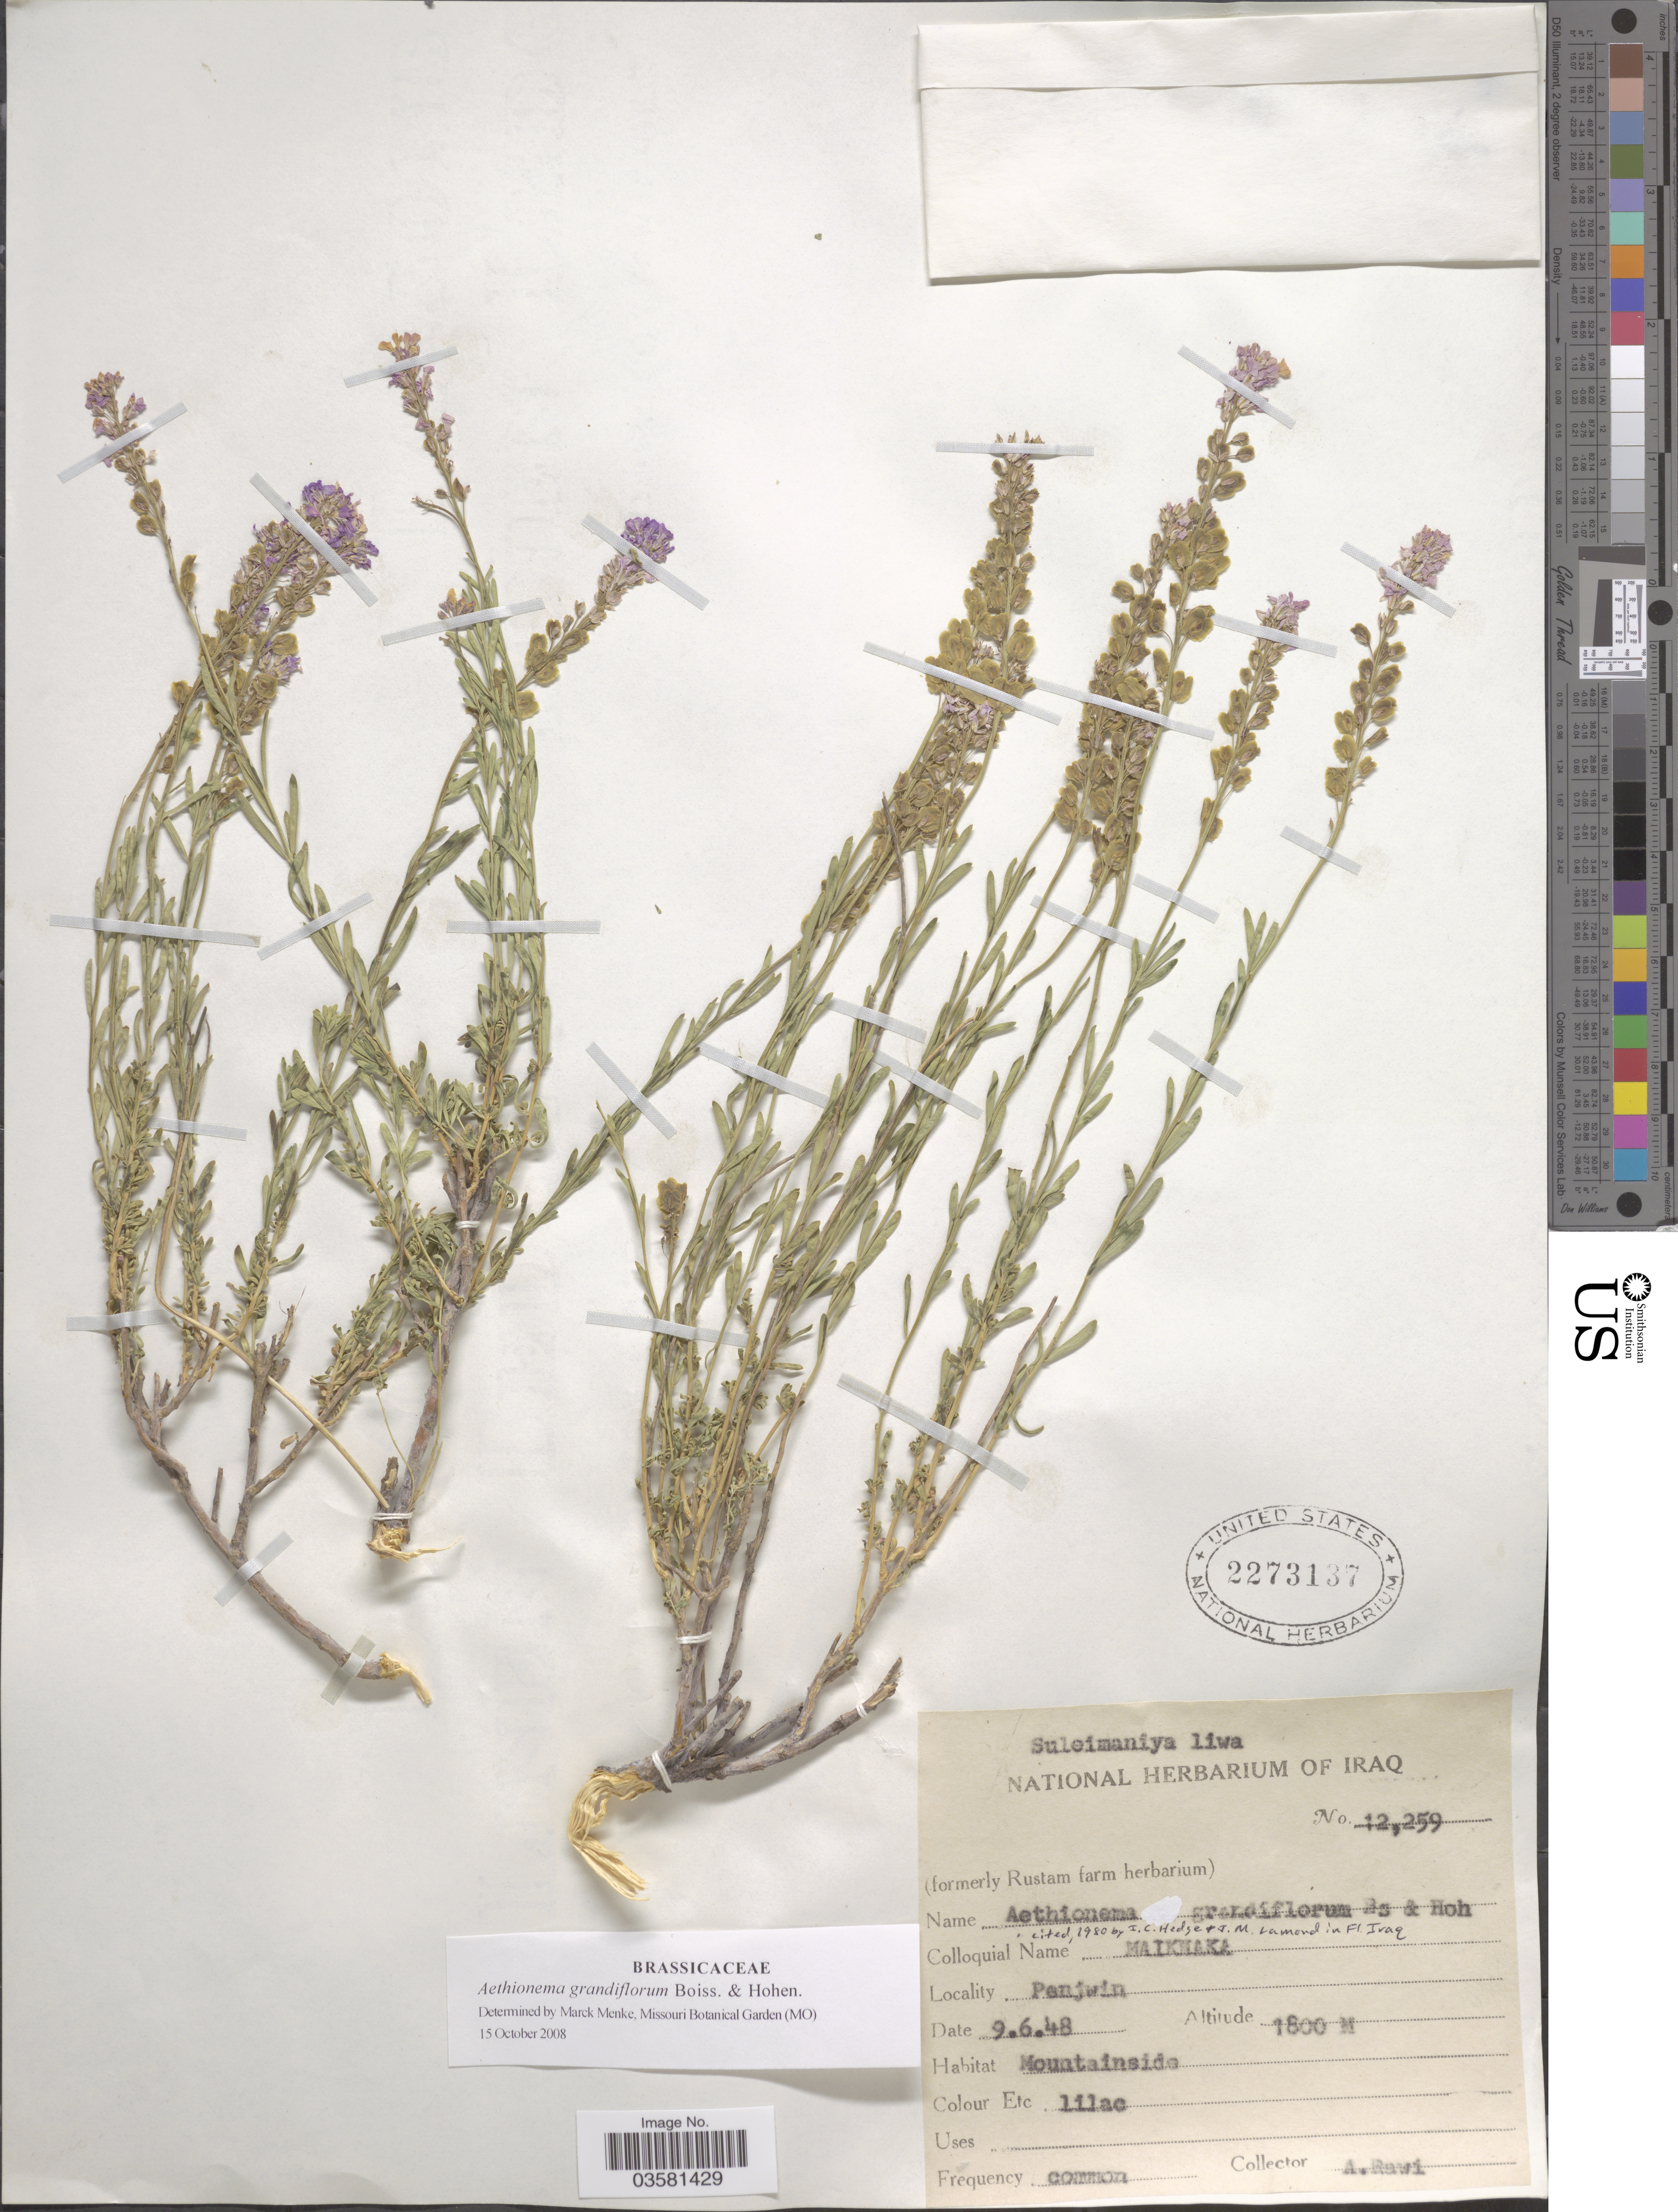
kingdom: Plantae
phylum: Tracheophyta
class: Magnoliopsida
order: Brassicales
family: Brassicaceae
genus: Aethionema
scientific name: Aethionema grandiflorum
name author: Boiss. & Hohen.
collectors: A. Rawi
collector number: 12259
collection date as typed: Transcribed d/m/y: 9/6/48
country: Iraq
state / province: As Sulaymānīyah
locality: Suleimaniya liwa. Penjwin.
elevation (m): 1800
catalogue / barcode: US 2273137